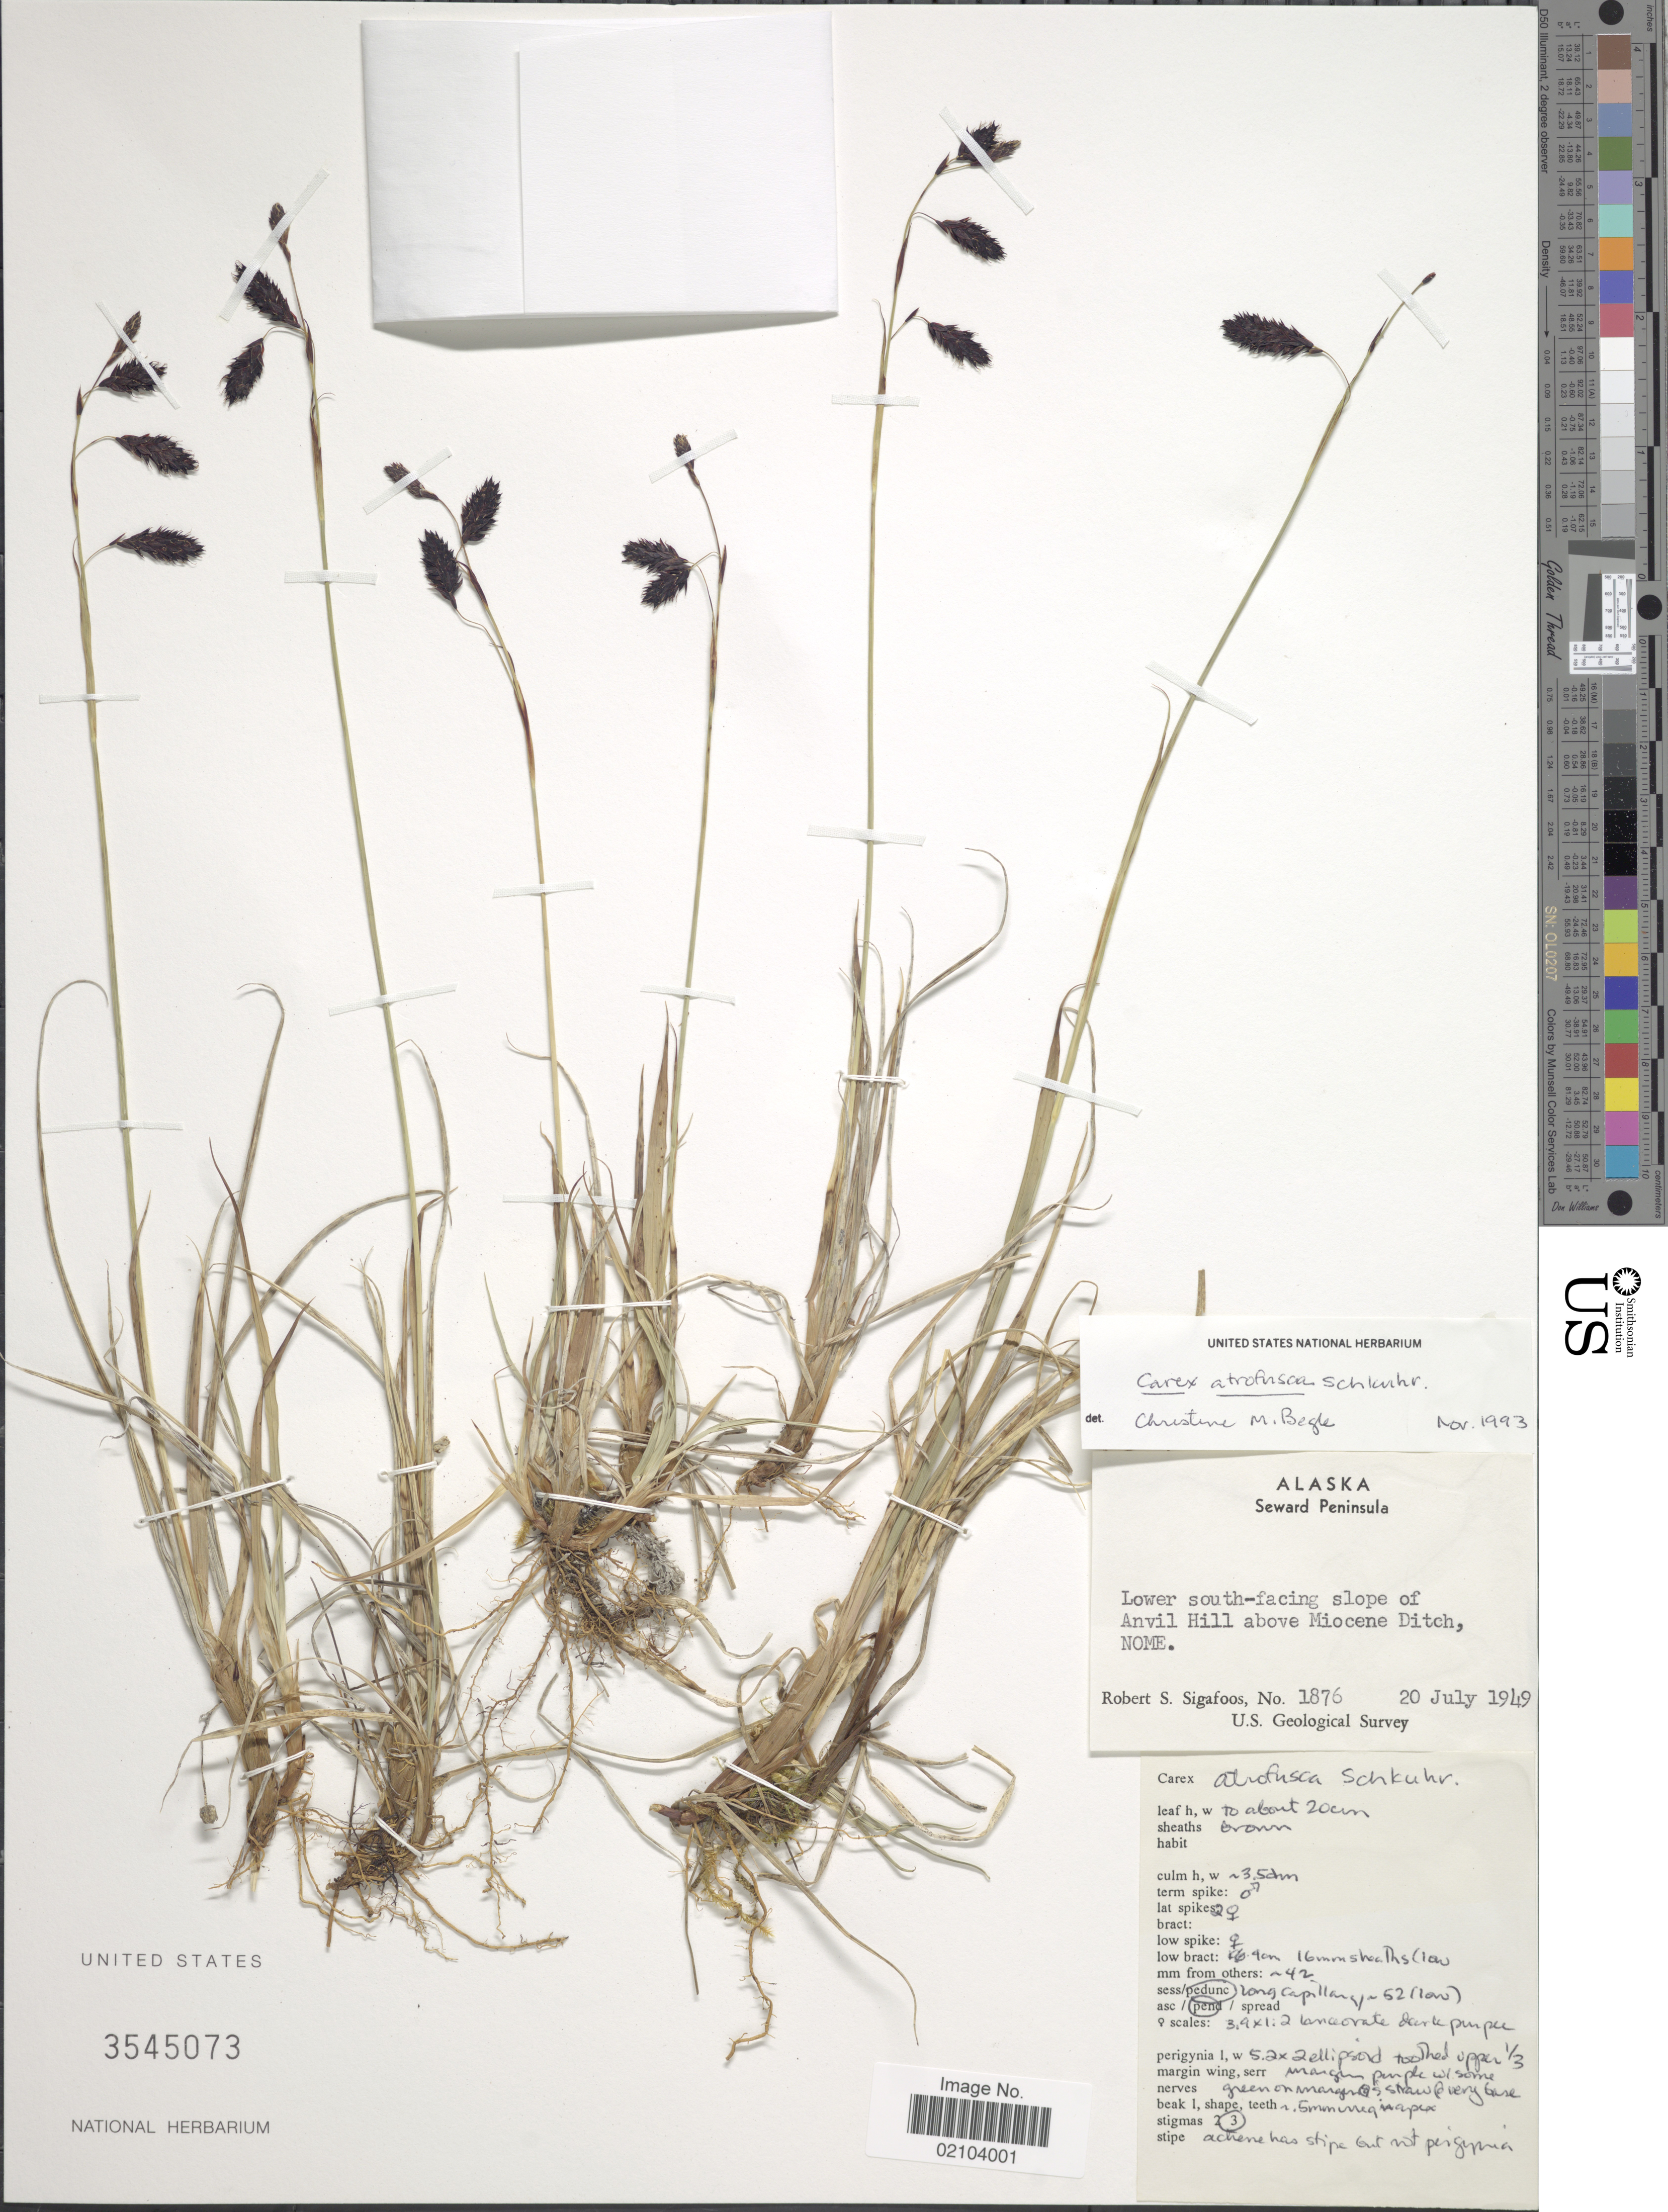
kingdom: Plantae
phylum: Tracheophyta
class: Liliopsida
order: Poales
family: Cyperaceae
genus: Carex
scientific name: Carex atrofusca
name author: Schkuhr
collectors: R. Sigafoos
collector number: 1876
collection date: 1949-07-20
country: United States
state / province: Alaska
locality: Seward Peninsula. Lower south-facing slope of Anvil Hill above Miocene Ditch, Nome.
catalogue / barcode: US 3545073